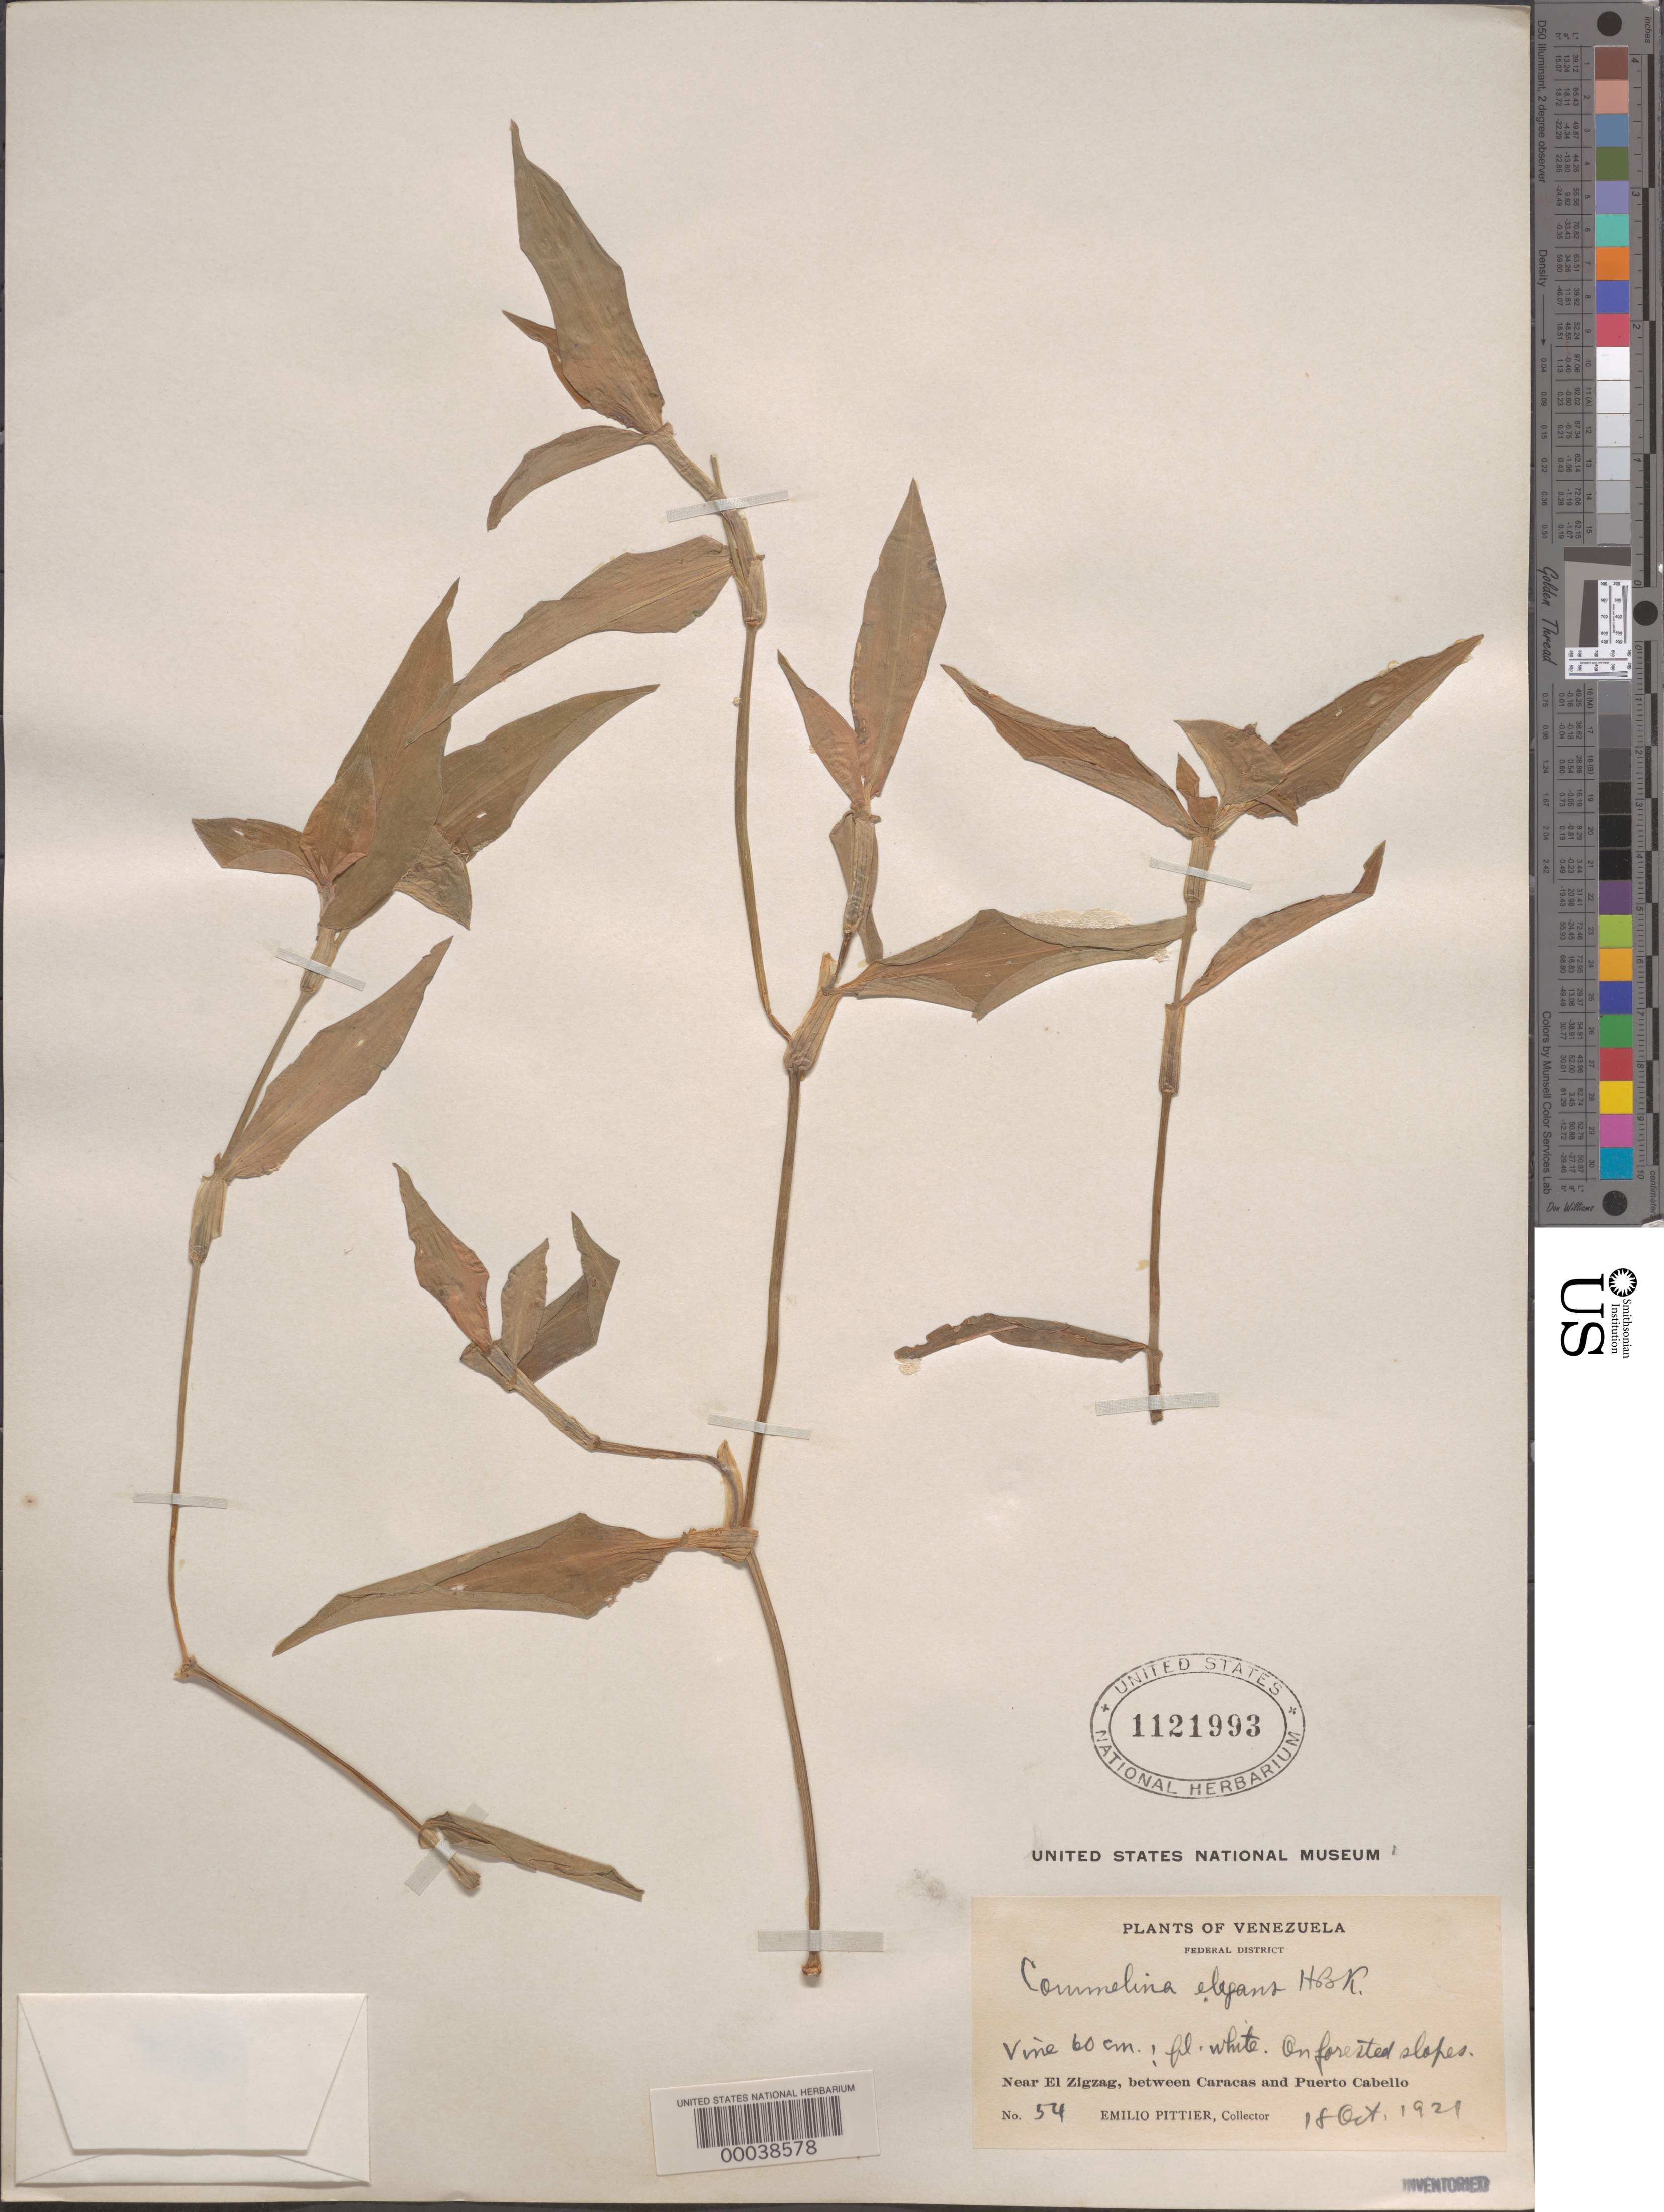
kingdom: Plantae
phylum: Tracheophyta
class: Liliopsida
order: Commelinales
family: Commelinaceae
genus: Commelina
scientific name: Commelina erecta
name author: L.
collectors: E. Pittier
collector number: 54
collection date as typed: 18 Oct 1921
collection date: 1921-10-18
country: Venezuela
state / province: Distrito Federal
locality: El zigzag, between caracas and puerto cabello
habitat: Forested slopes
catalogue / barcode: US 1121993